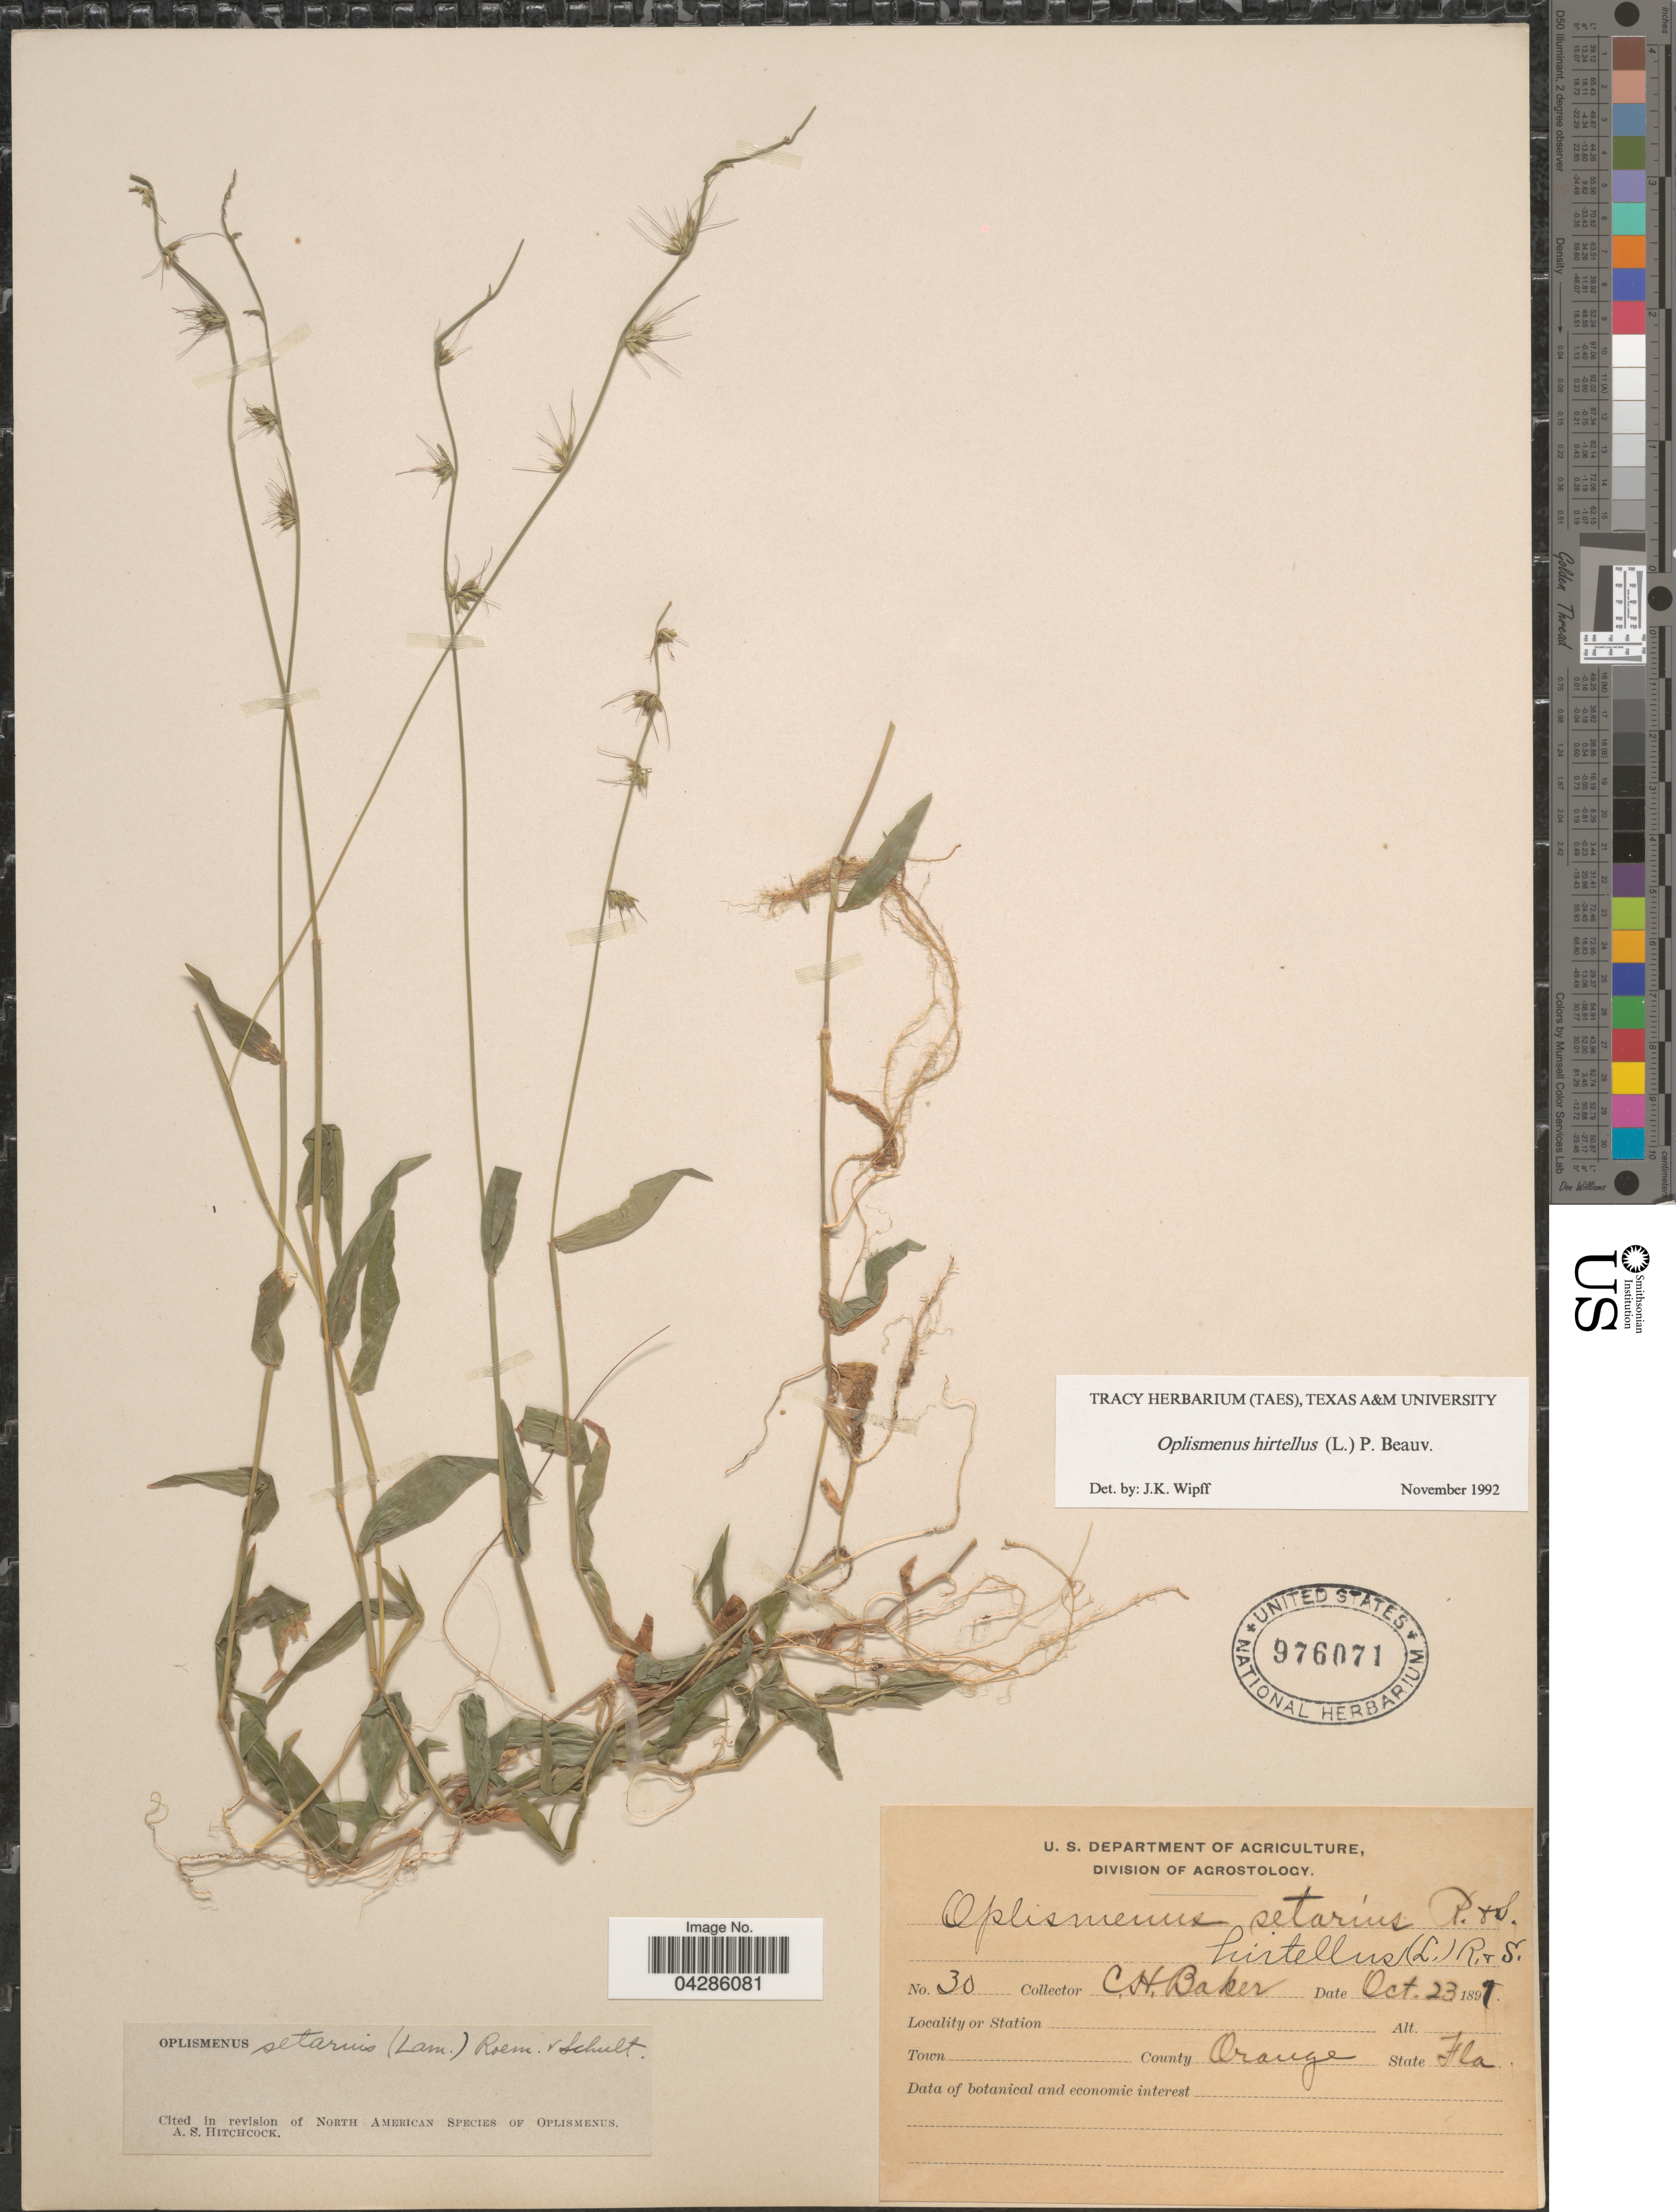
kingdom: Plantae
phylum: Tracheophyta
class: Liliopsida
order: Poales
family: Poaceae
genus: Oplismenus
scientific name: Oplismenus hirtellus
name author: (L.) P. Beauv.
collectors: C. H. Baker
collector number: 30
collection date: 1897-10-23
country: United States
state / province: Florida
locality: County Orange.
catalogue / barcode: US 976071